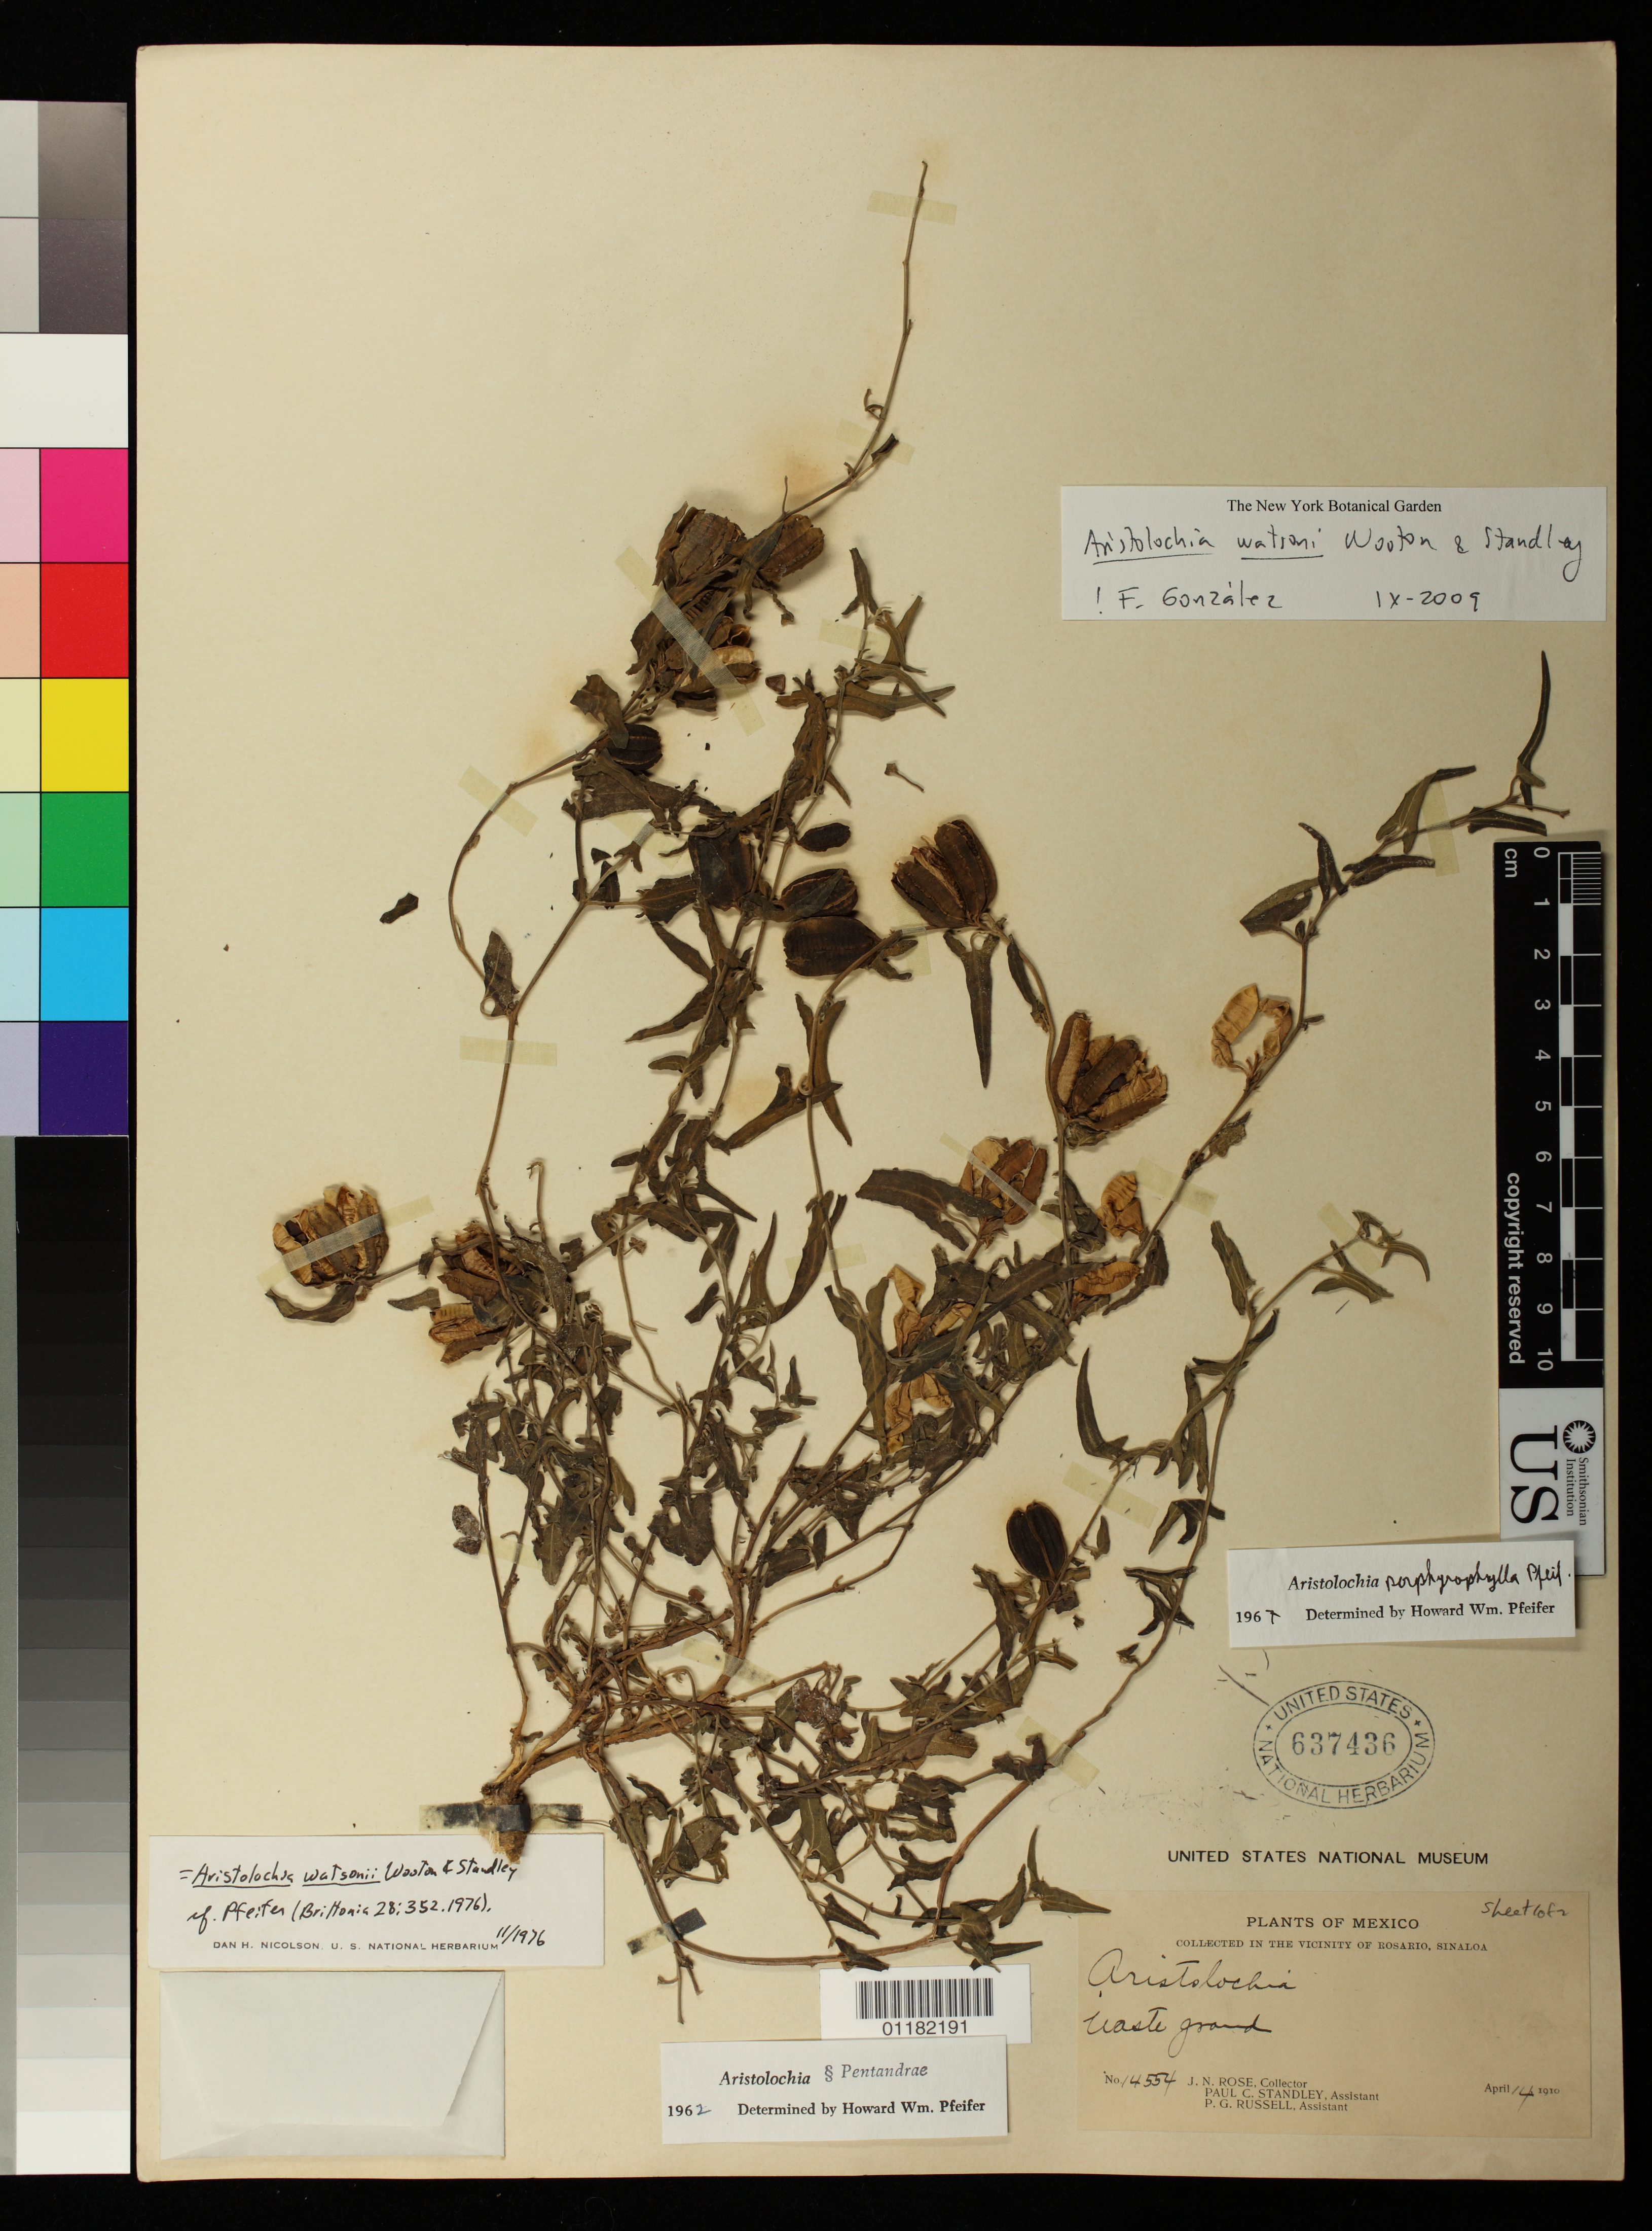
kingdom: Plantae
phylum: Tracheophyta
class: Magnoliopsida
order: Piperales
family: Aristolochiaceae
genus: Aristolochia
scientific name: Aristolochia watsonii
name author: Wooton & Standl.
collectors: J. N. Rose, P. C. Standley & P. G. Russell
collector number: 14554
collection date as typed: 14 Apr 1910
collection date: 1910-04-14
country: Mexico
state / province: Sinaloa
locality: Vicinity of Rosario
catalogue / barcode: US 637436